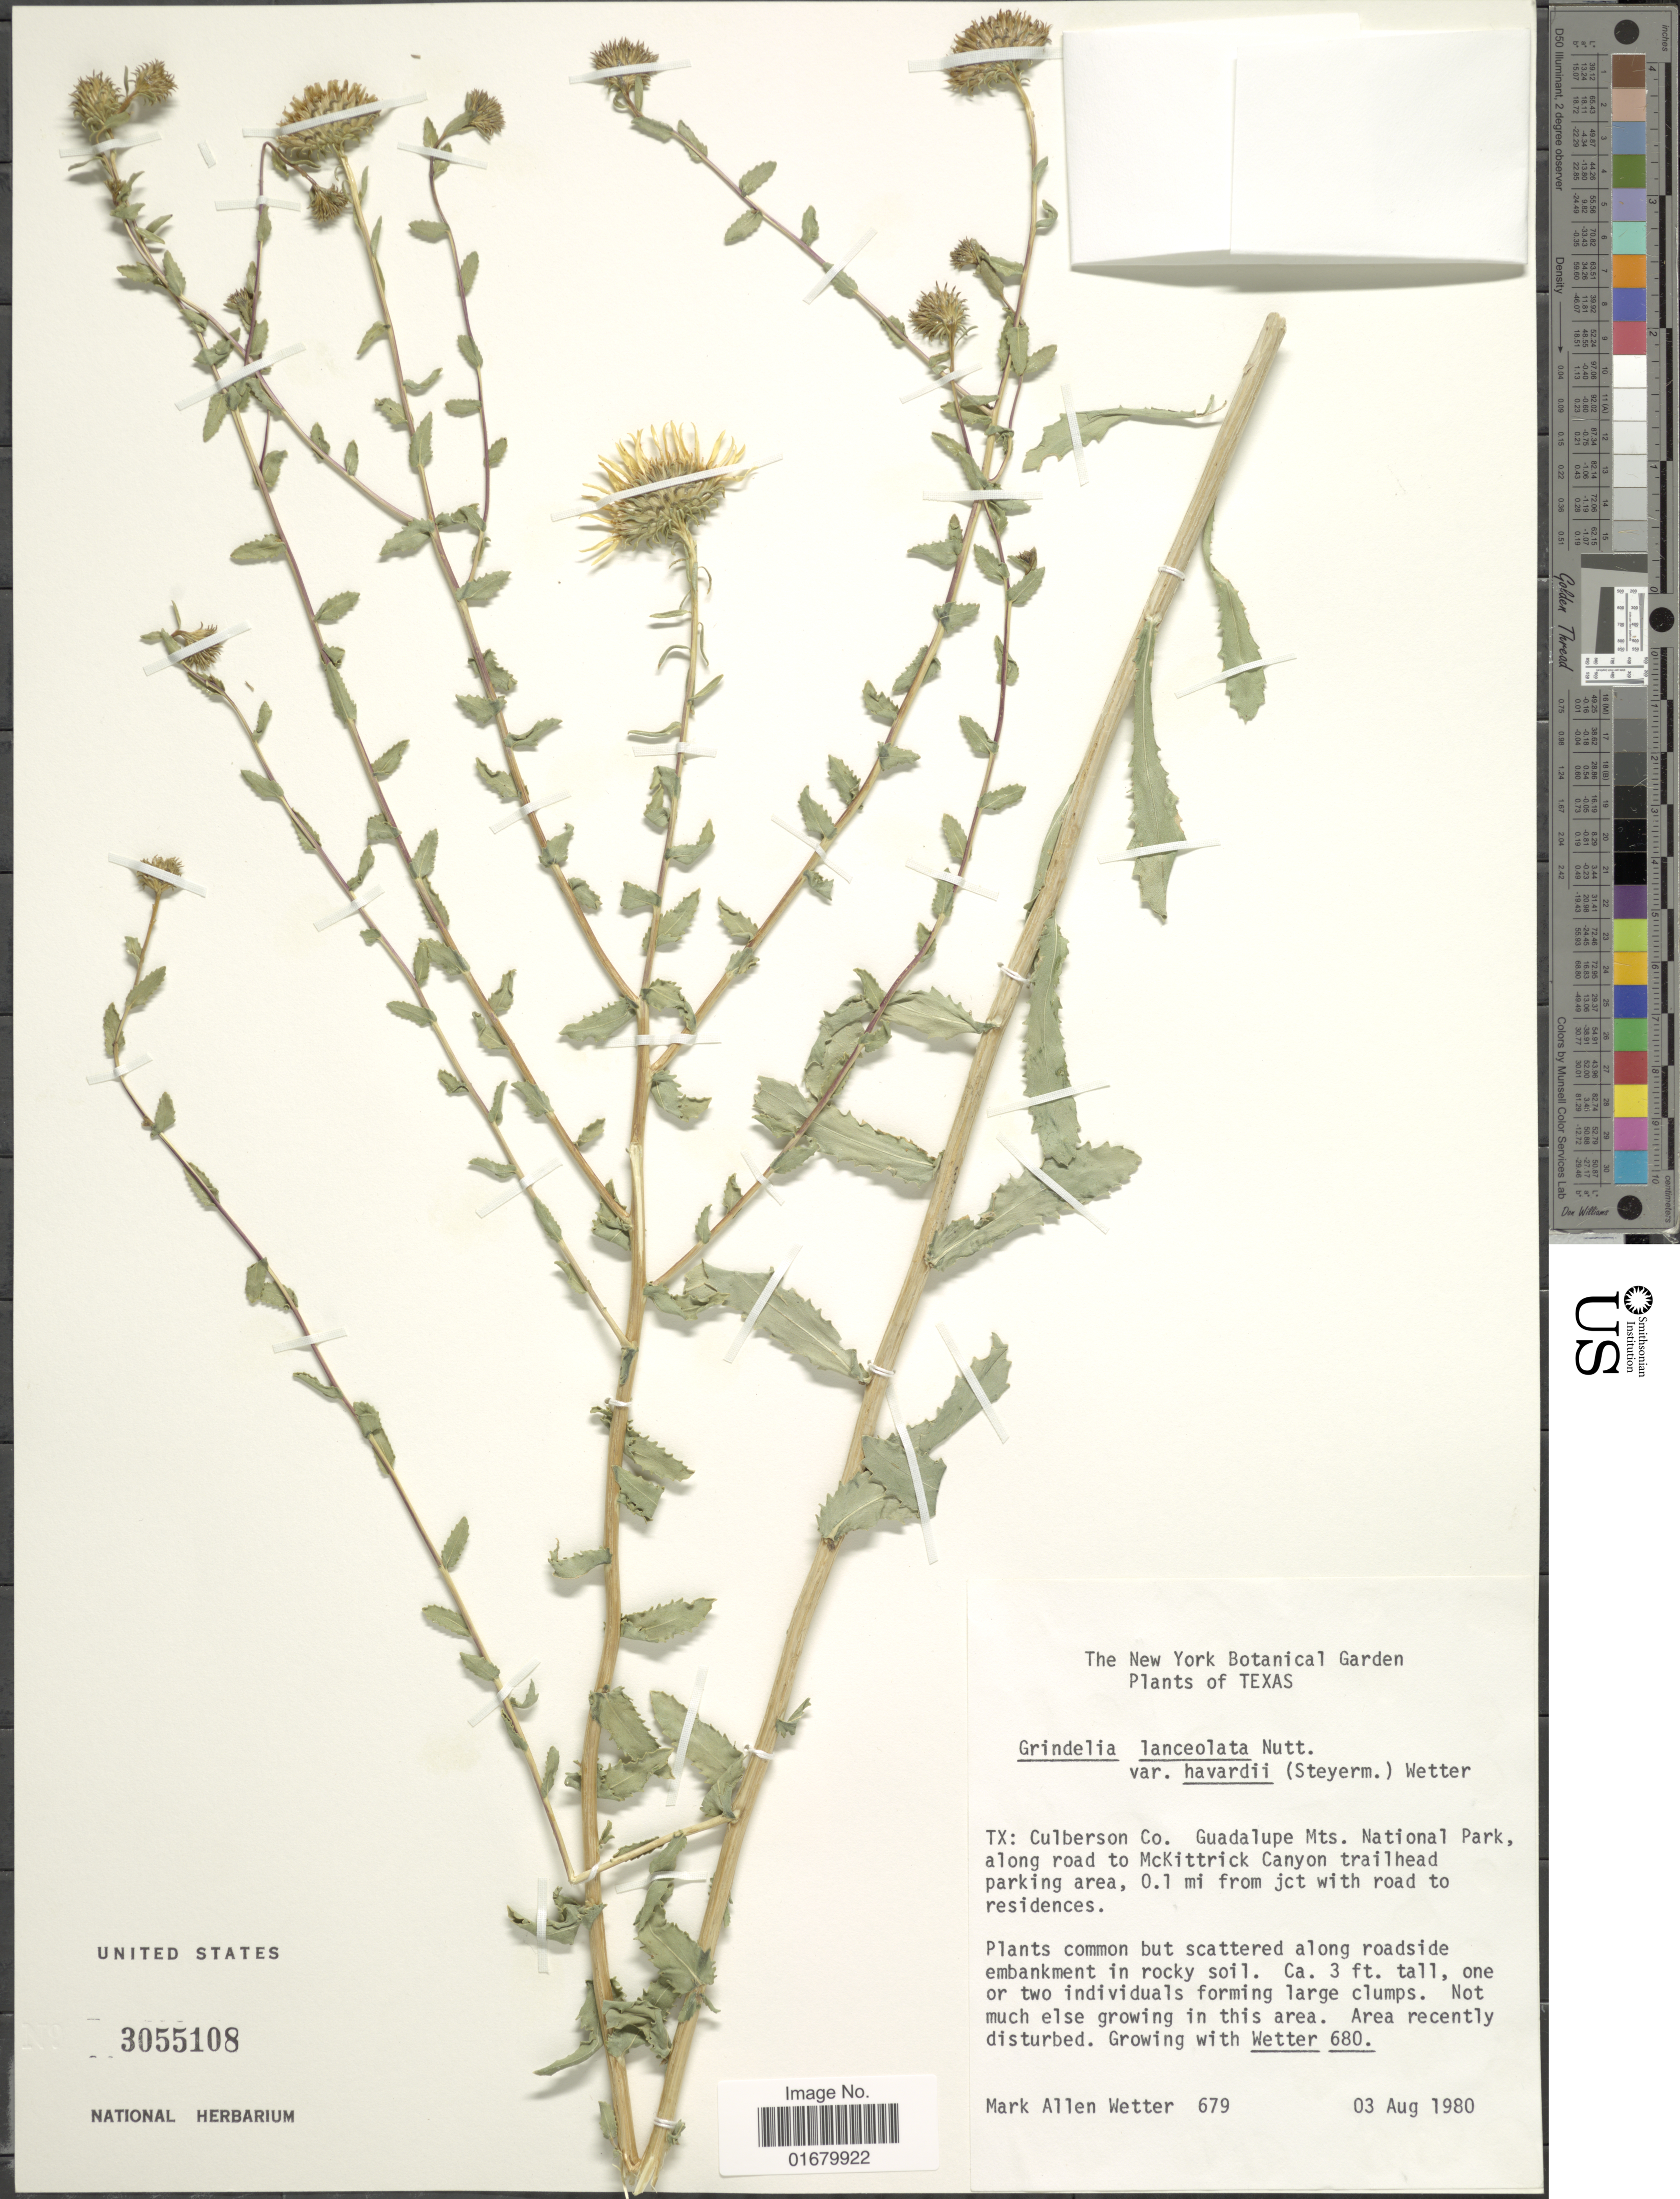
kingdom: Plantae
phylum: Tracheophyta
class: Magnoliopsida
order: Asterales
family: Asteraceae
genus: Grindelia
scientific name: Grindelia lanceolata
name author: Nutt.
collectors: M. Wetter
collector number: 679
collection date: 1980-08-03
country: United States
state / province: Texas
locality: Culberson Co. Guadulpe Mts. National Park, along road to McKittrick Canyon. trailhead parking area, a.1 mi from jct with road to residences.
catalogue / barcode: US 3055108